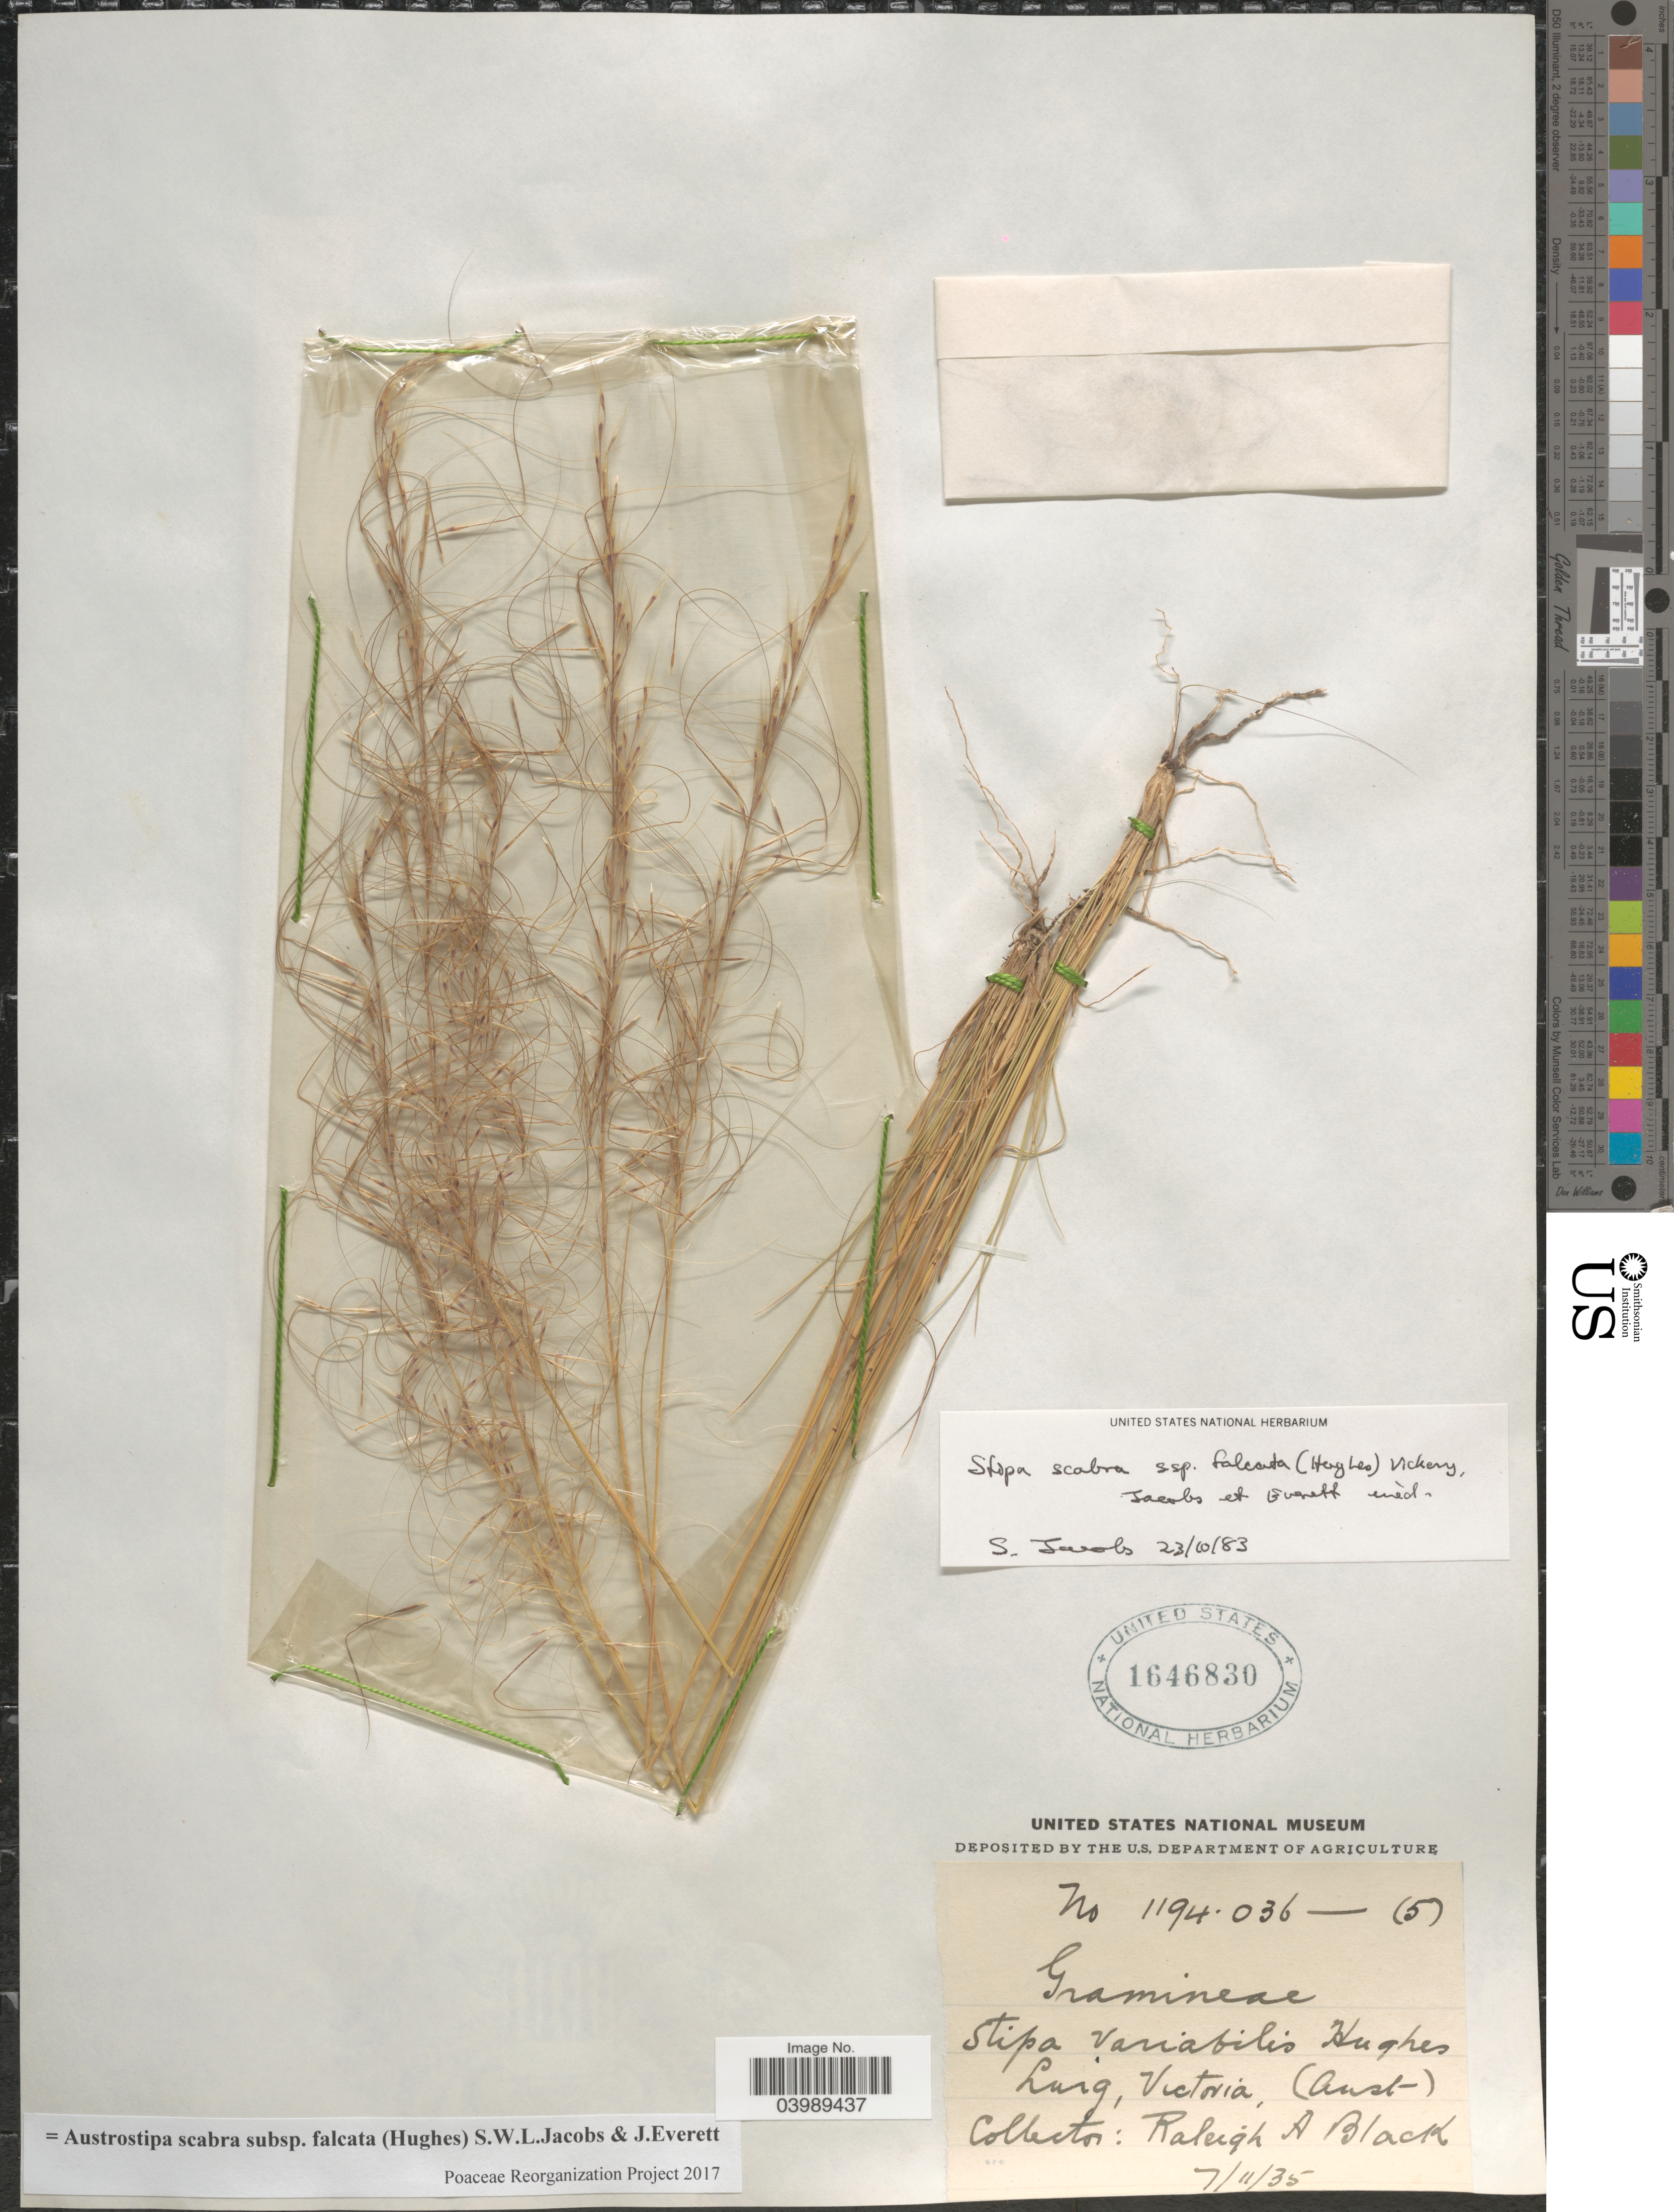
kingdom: Plantae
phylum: Tracheophyta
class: Liliopsida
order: Poales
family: Poaceae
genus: Austrostipa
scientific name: Austrostipa scabra subsp. falcata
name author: (Hughes) S.W.L. Jacobs & J. Everett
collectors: R. A. Black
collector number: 1194.036/5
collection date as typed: Transcribed d/m/y: 7/11/35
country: Australia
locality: Luig, Victoria.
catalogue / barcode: US 1646830